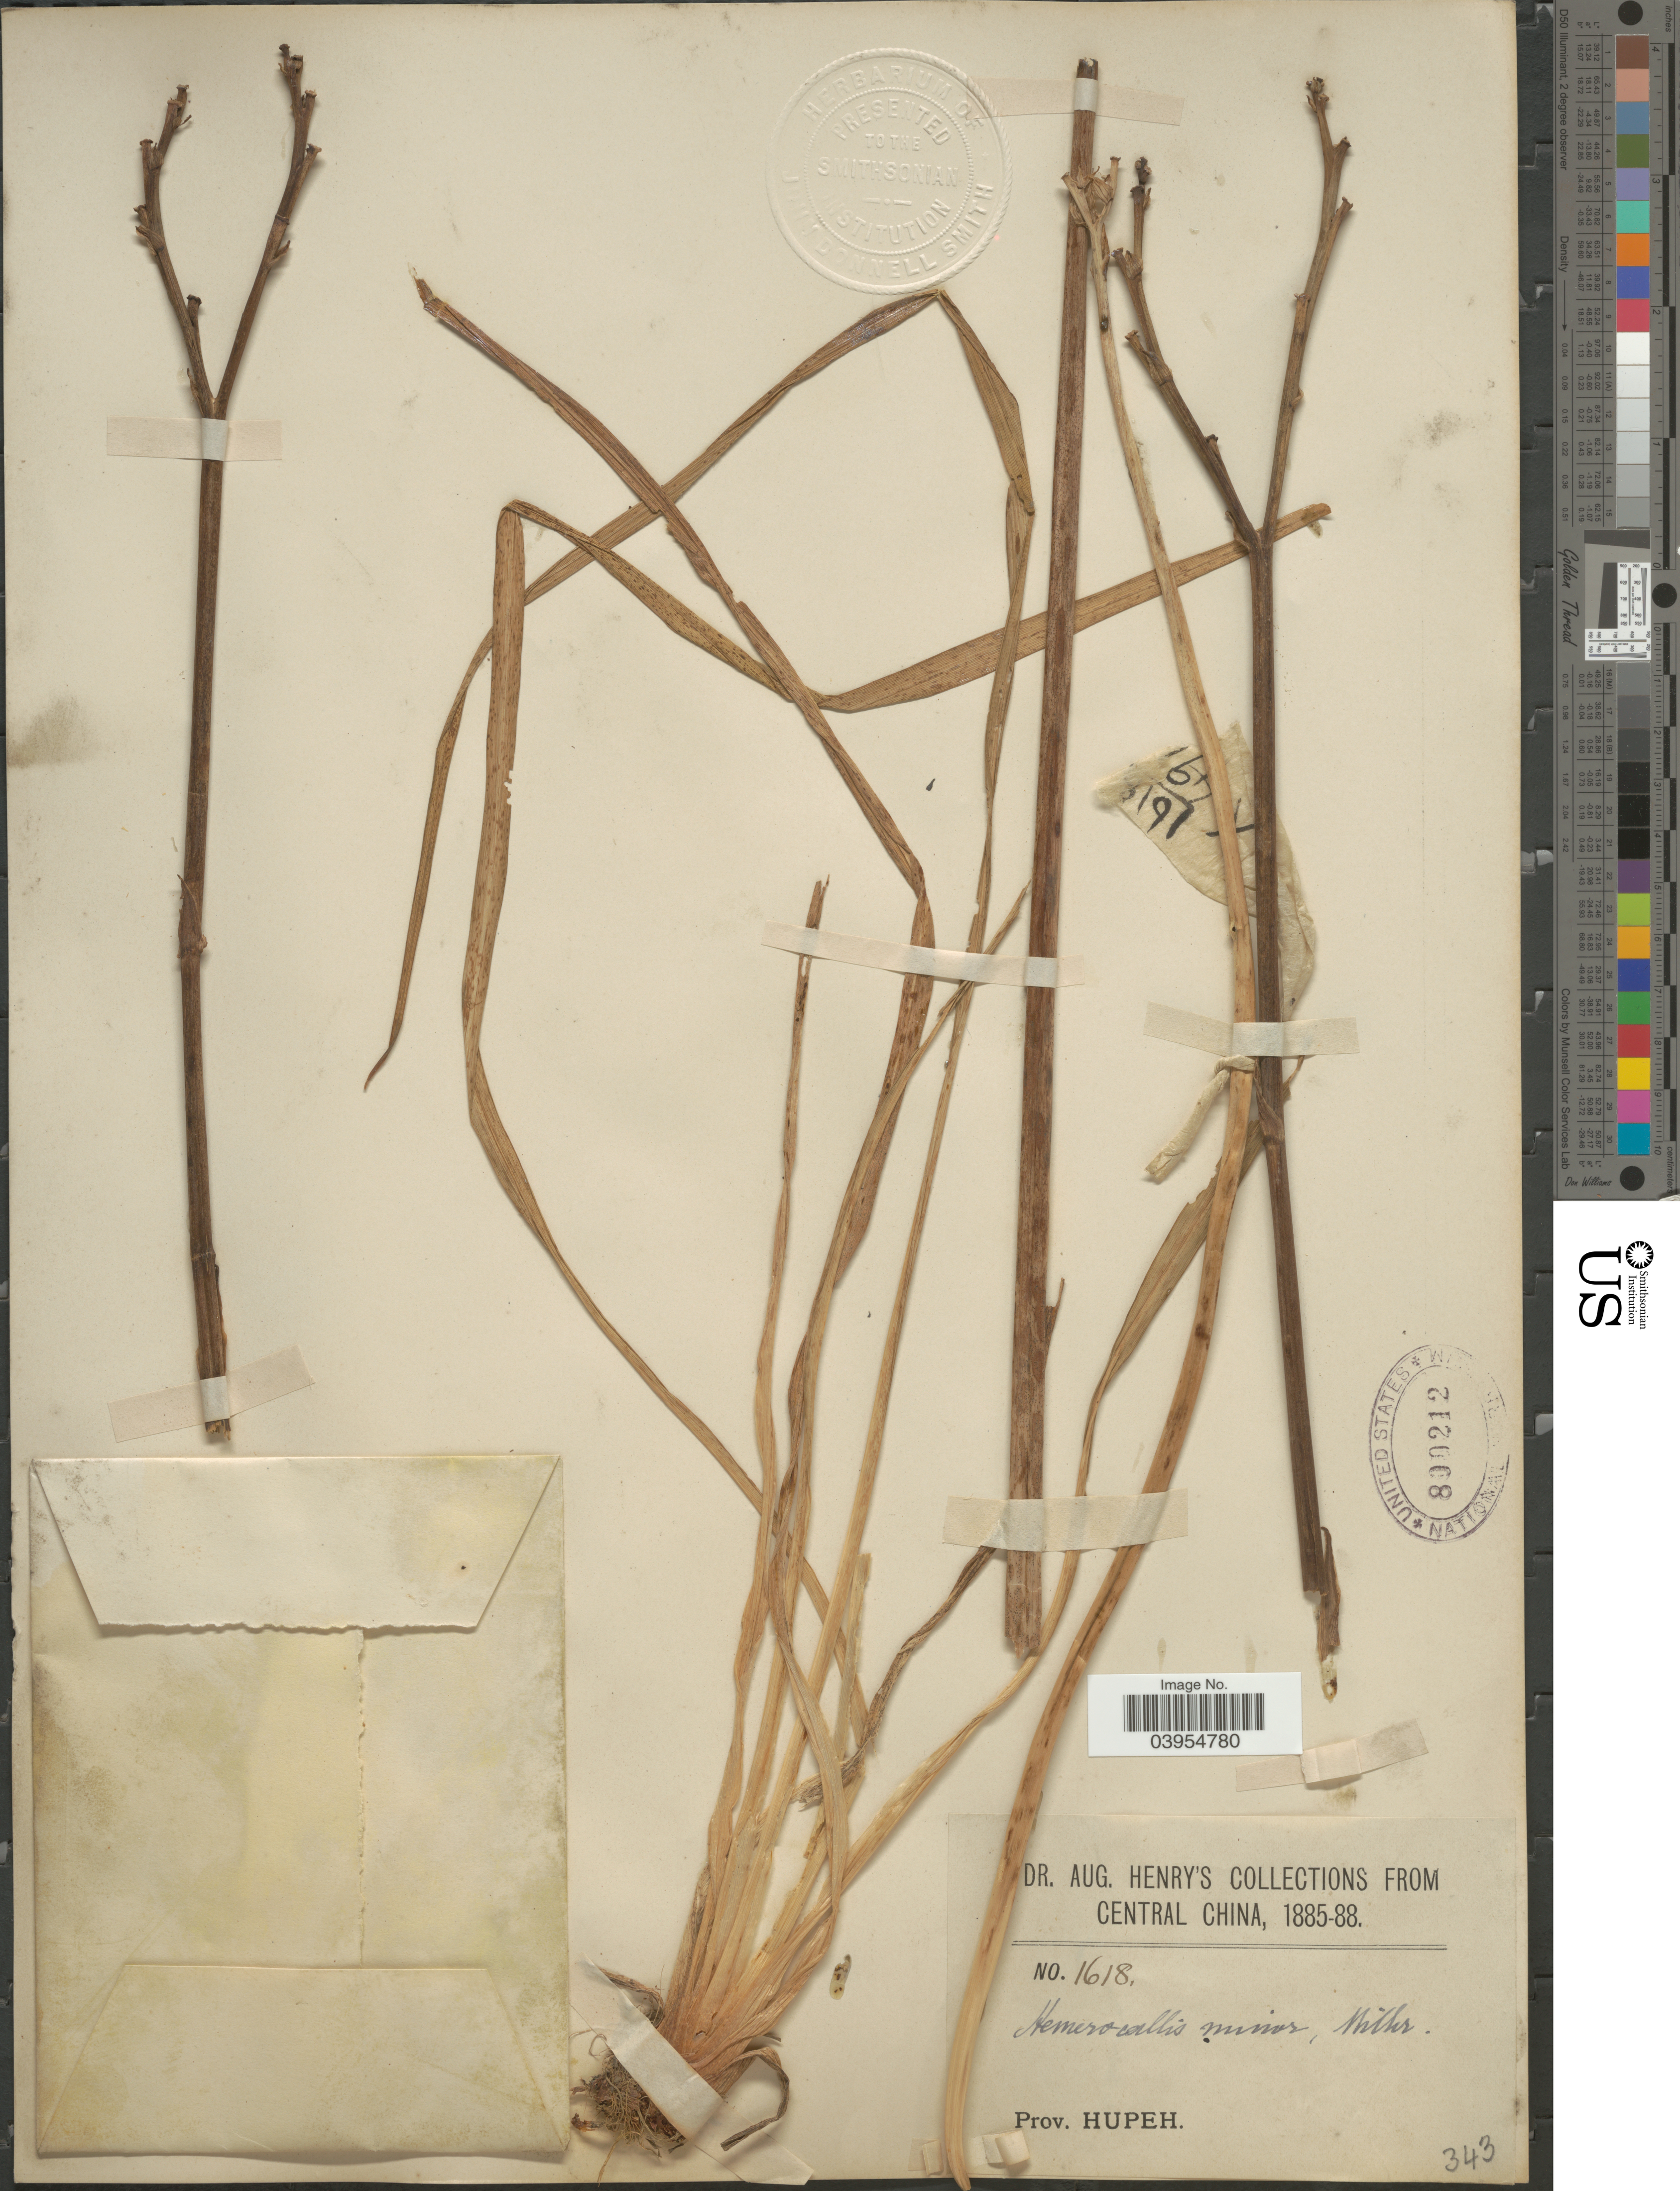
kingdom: Plantae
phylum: Tracheophyta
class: Liliopsida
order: Asparagales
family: Asphodelaceae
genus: Hemerocallis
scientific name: Hemerocallis minor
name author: Mill.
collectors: A. Henry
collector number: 1618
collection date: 1885/1888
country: China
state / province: Hubei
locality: Central China. Prov. Hupeh.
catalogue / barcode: US 800212